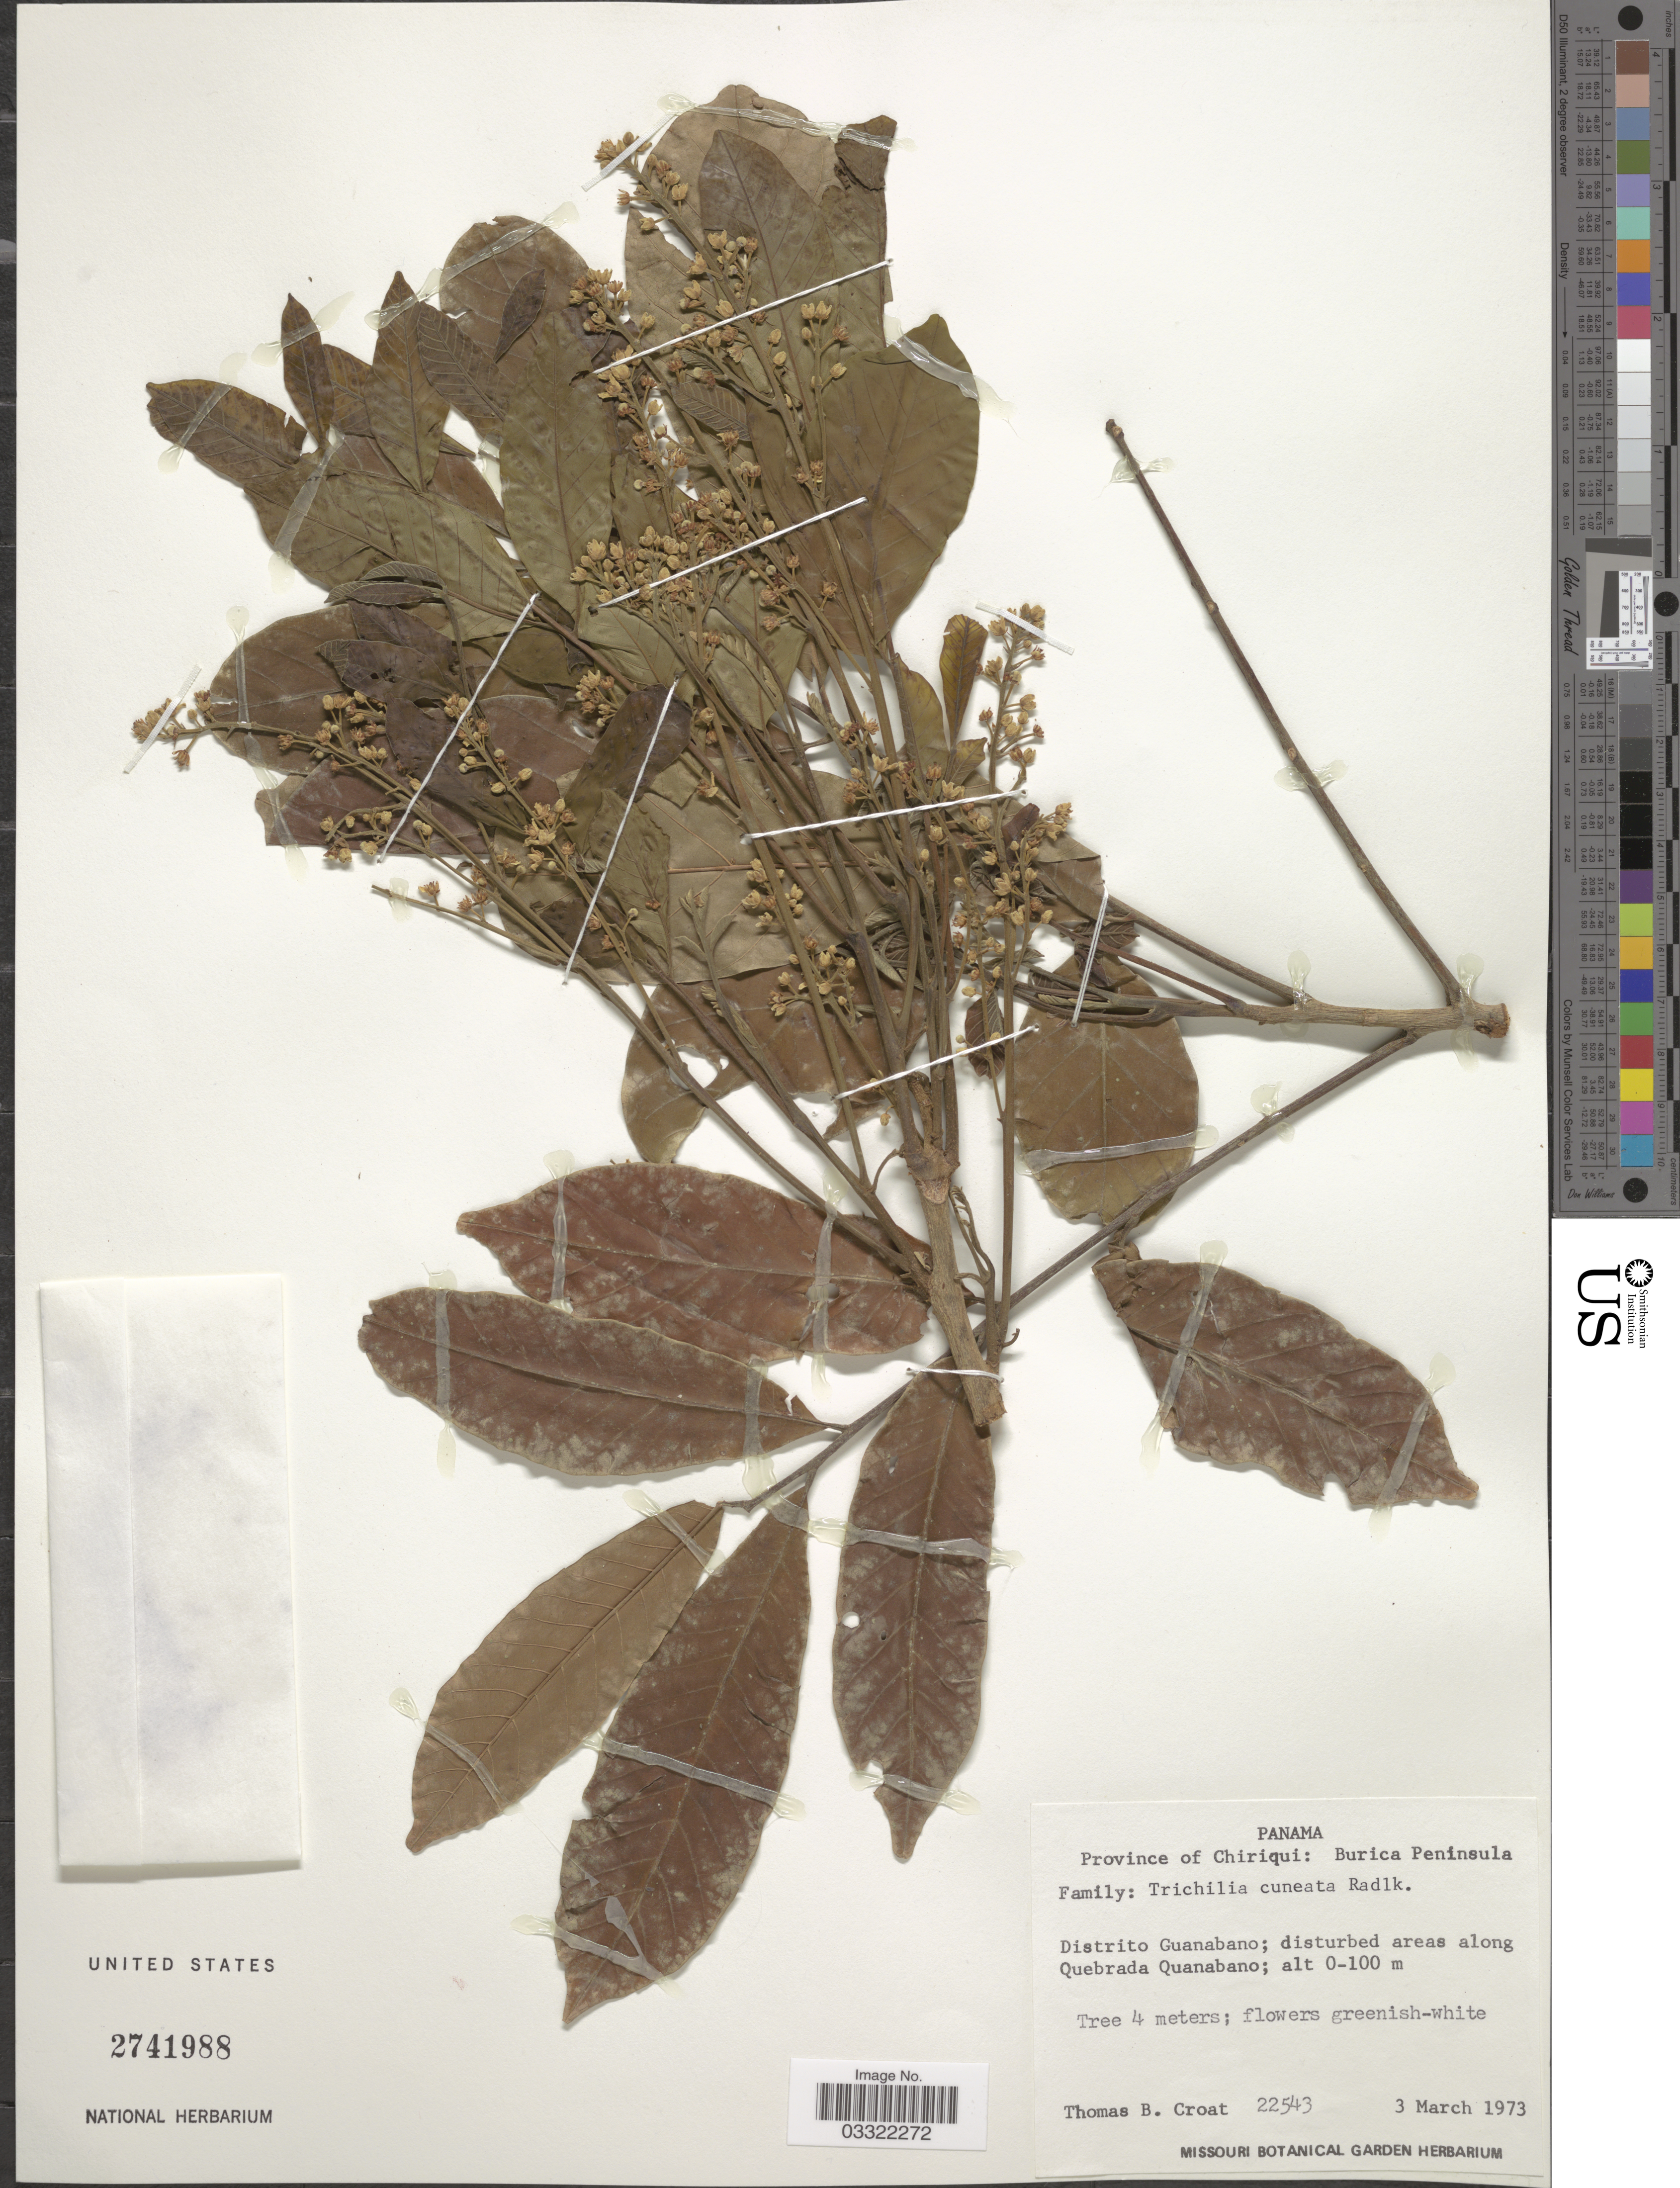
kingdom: Plantae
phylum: Tracheophyta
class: Magnoliopsida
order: Sapindales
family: Meliaceae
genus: Trichilia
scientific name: Trichilia cuneata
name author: Radlk.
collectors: T. B. Croat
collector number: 22543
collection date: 1973-03-03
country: Panama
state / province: Chiriqui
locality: Burica Peninsula. Distrito Guanabano; disturbed areas along Quebrada Quanabano.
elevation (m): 0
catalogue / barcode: US 2741988